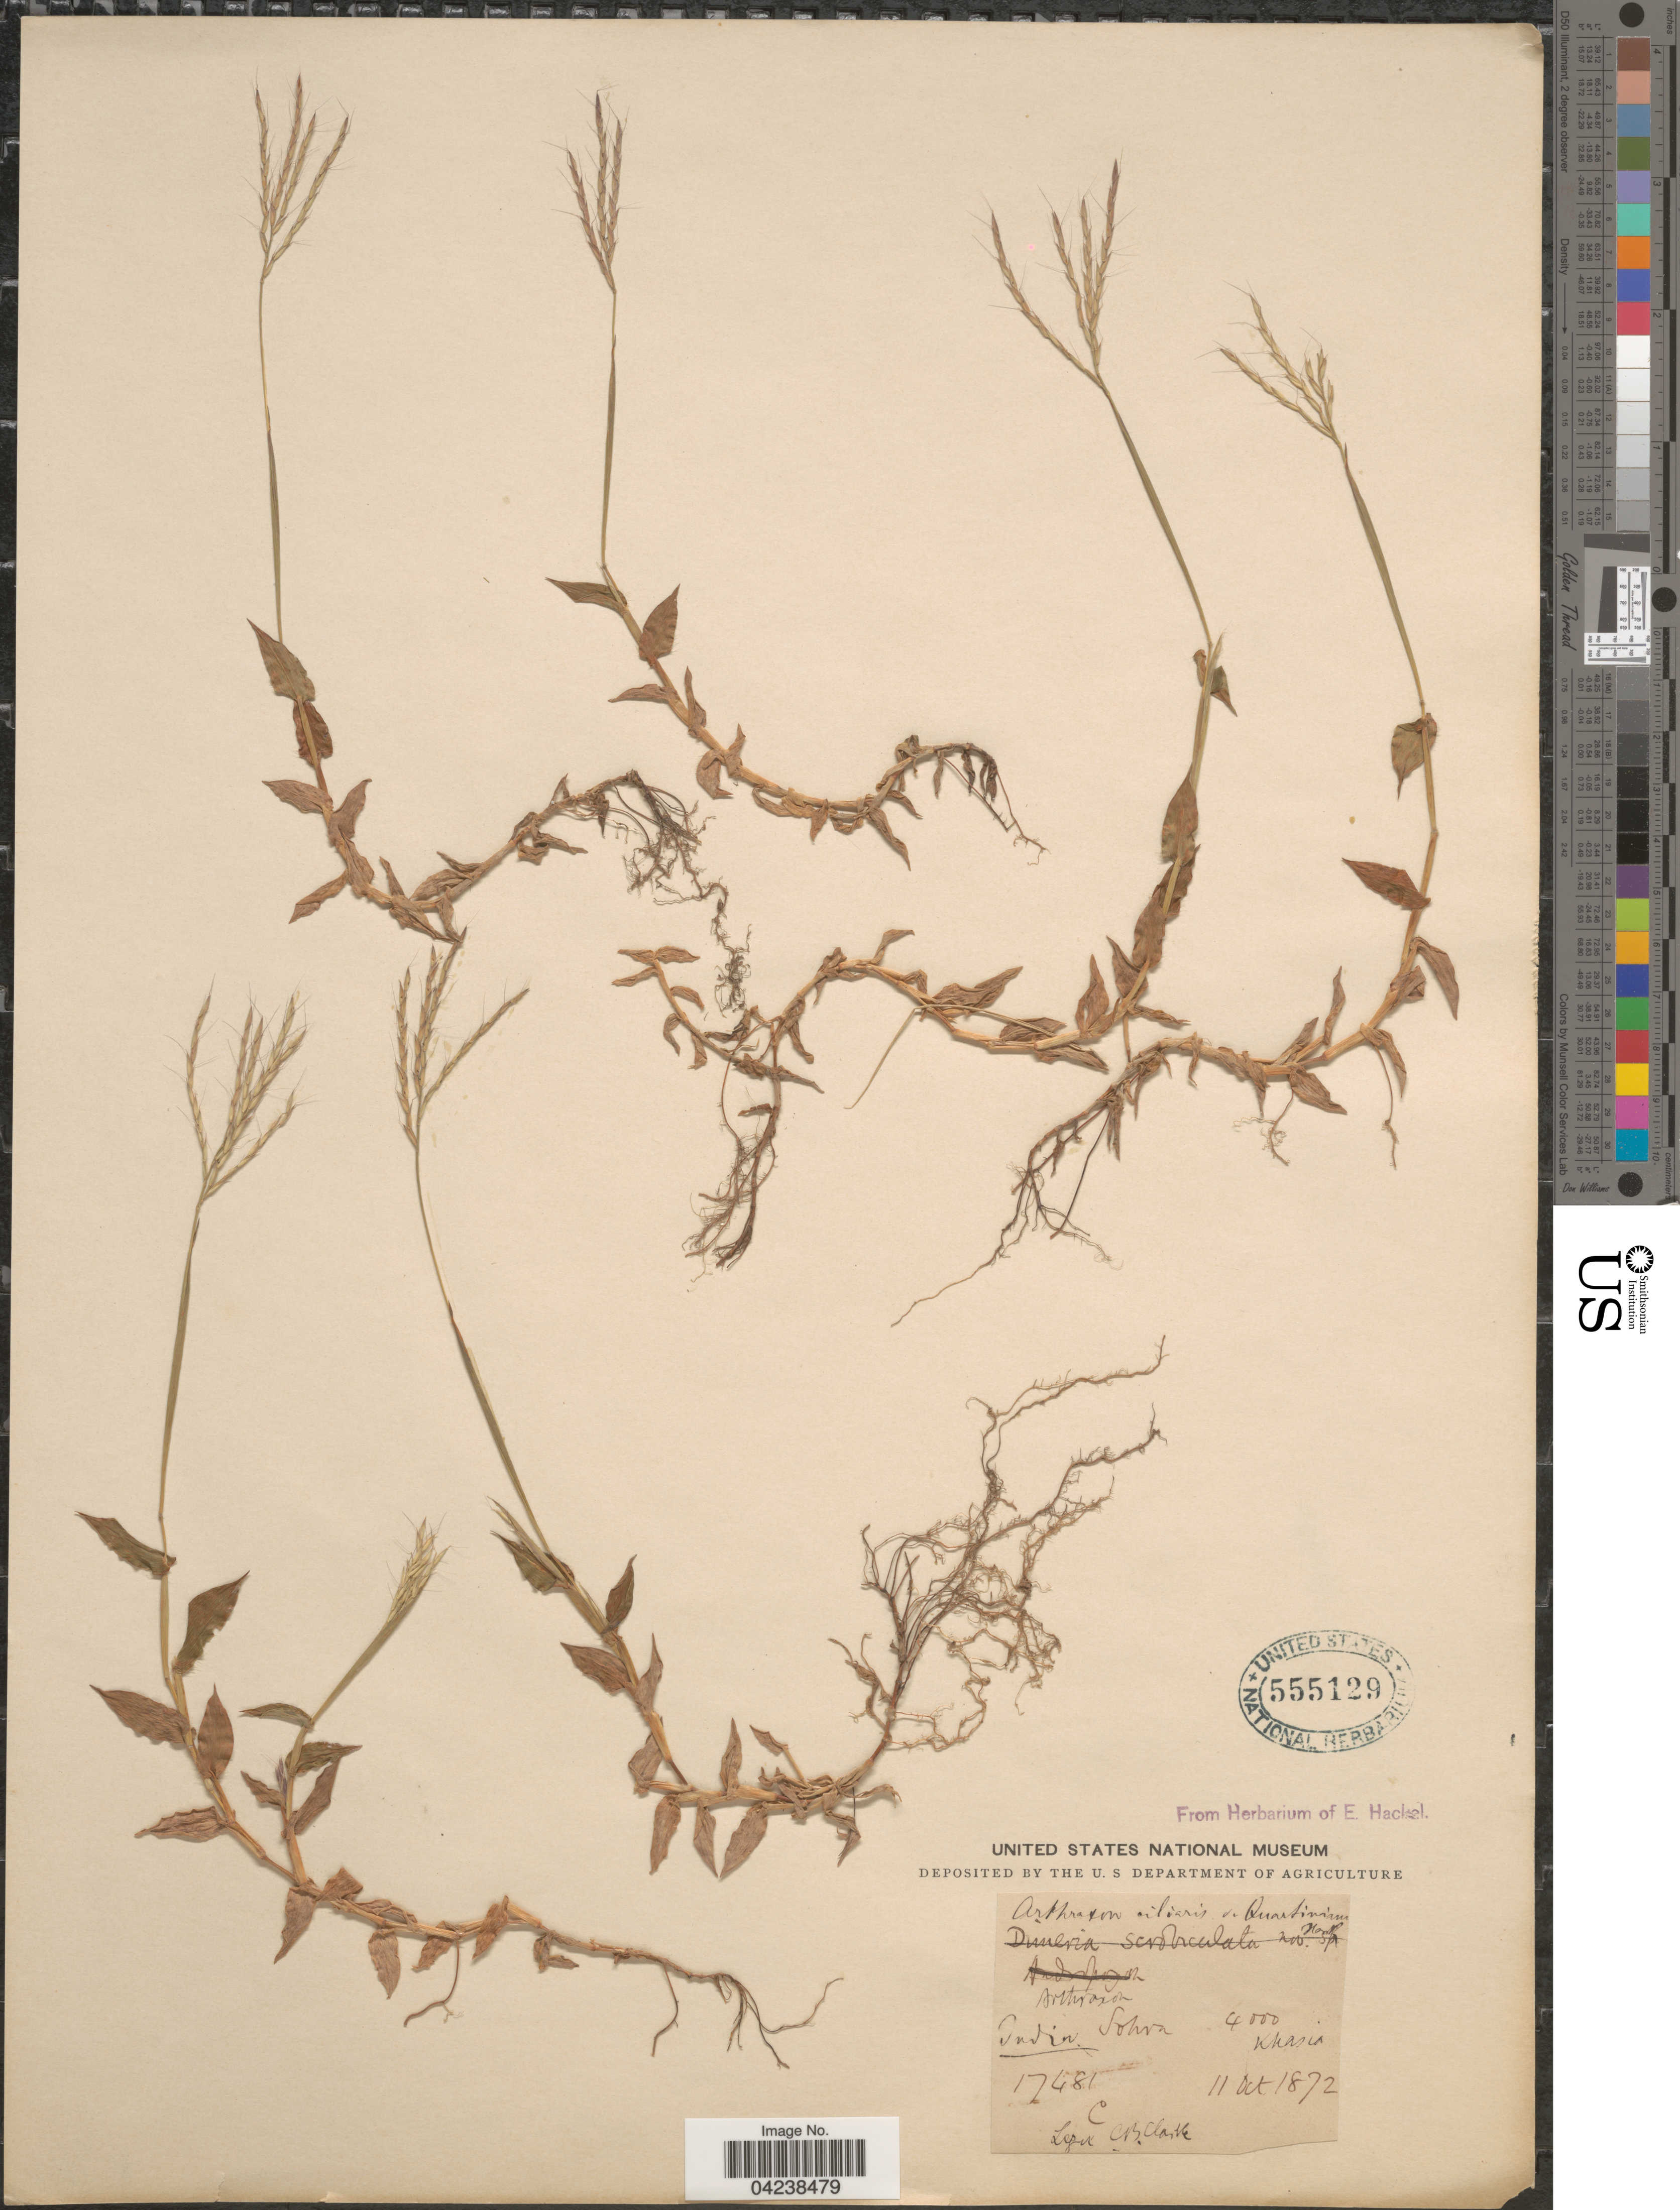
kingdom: Plantae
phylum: Tracheophyta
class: Liliopsida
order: Poales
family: Poaceae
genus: Arthraxon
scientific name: Arthraxon hispidus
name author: (Thunb.) Makino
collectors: C. B. Clarke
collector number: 17481C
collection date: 1872-10-11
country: India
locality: Sohra. Khasia.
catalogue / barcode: US 555129